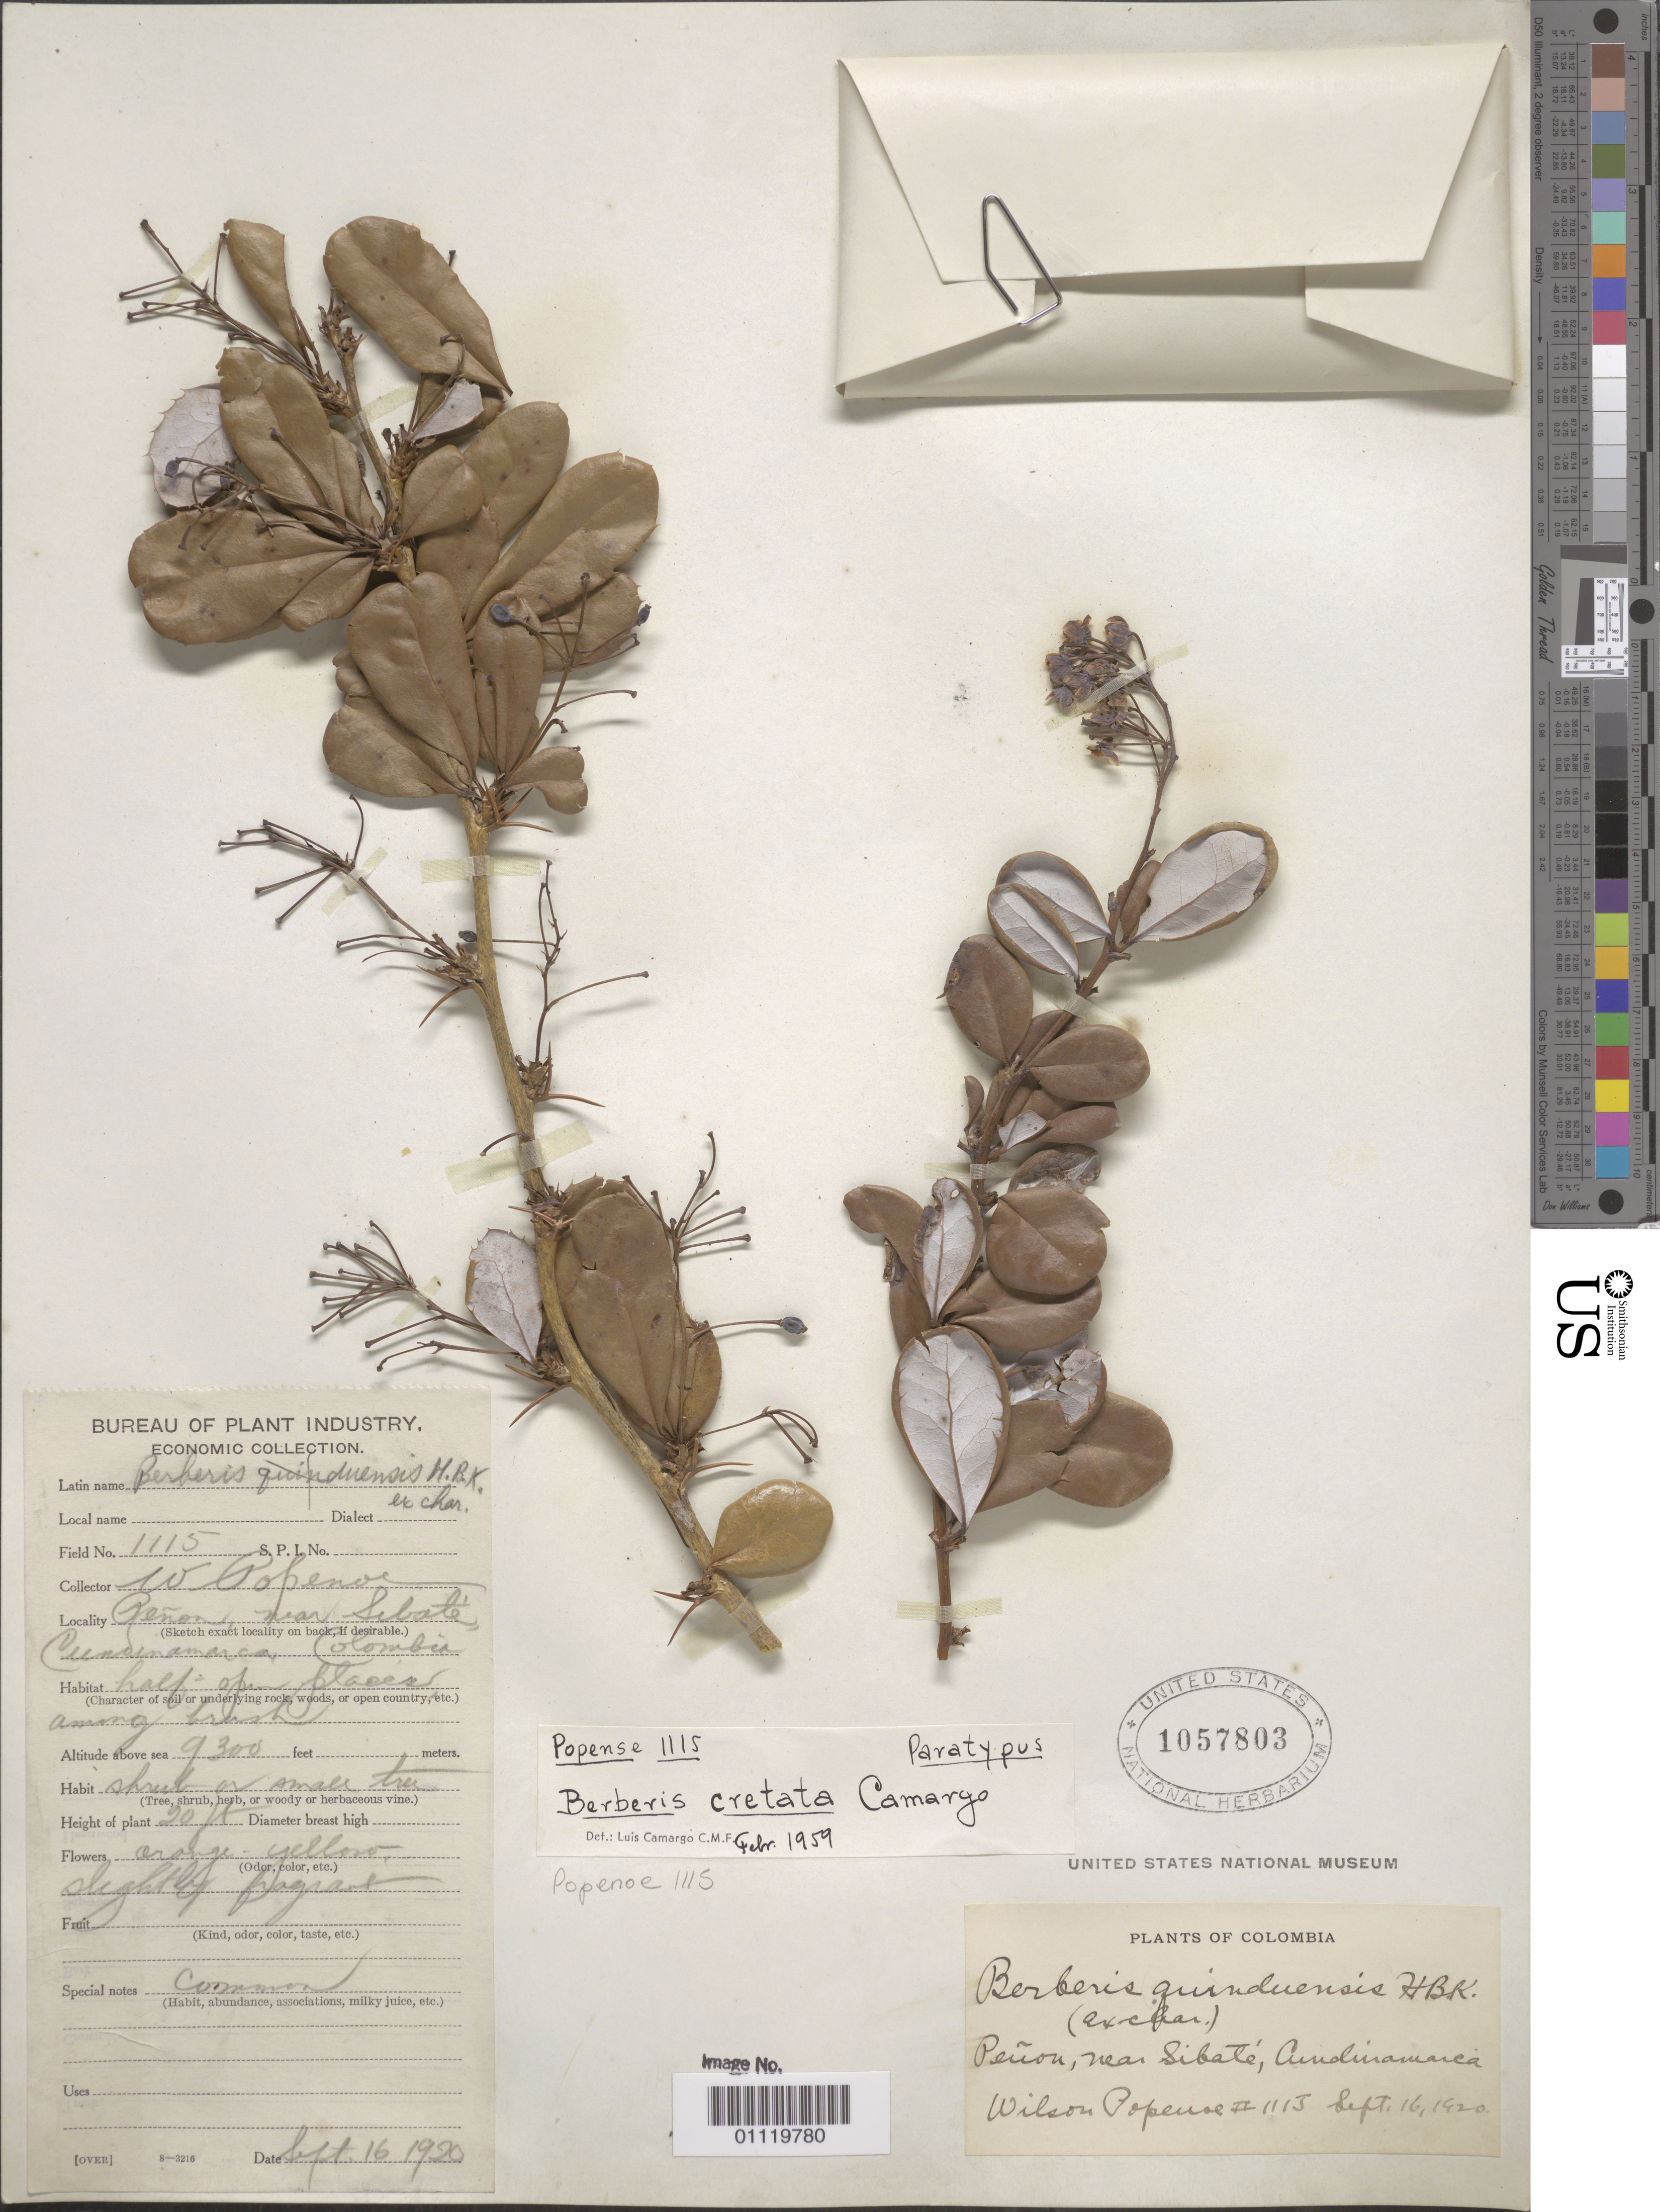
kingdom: Plantae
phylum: Tracheophyta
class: Magnoliopsida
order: Ranunculales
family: Berberidaceae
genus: Berberis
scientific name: Berberis cretata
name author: L.A. Camargo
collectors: W. Popenoe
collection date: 1920-09-16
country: Colombia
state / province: Cundinamarca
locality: Penon (rocks) near Sibate.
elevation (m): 2835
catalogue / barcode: US 1057803